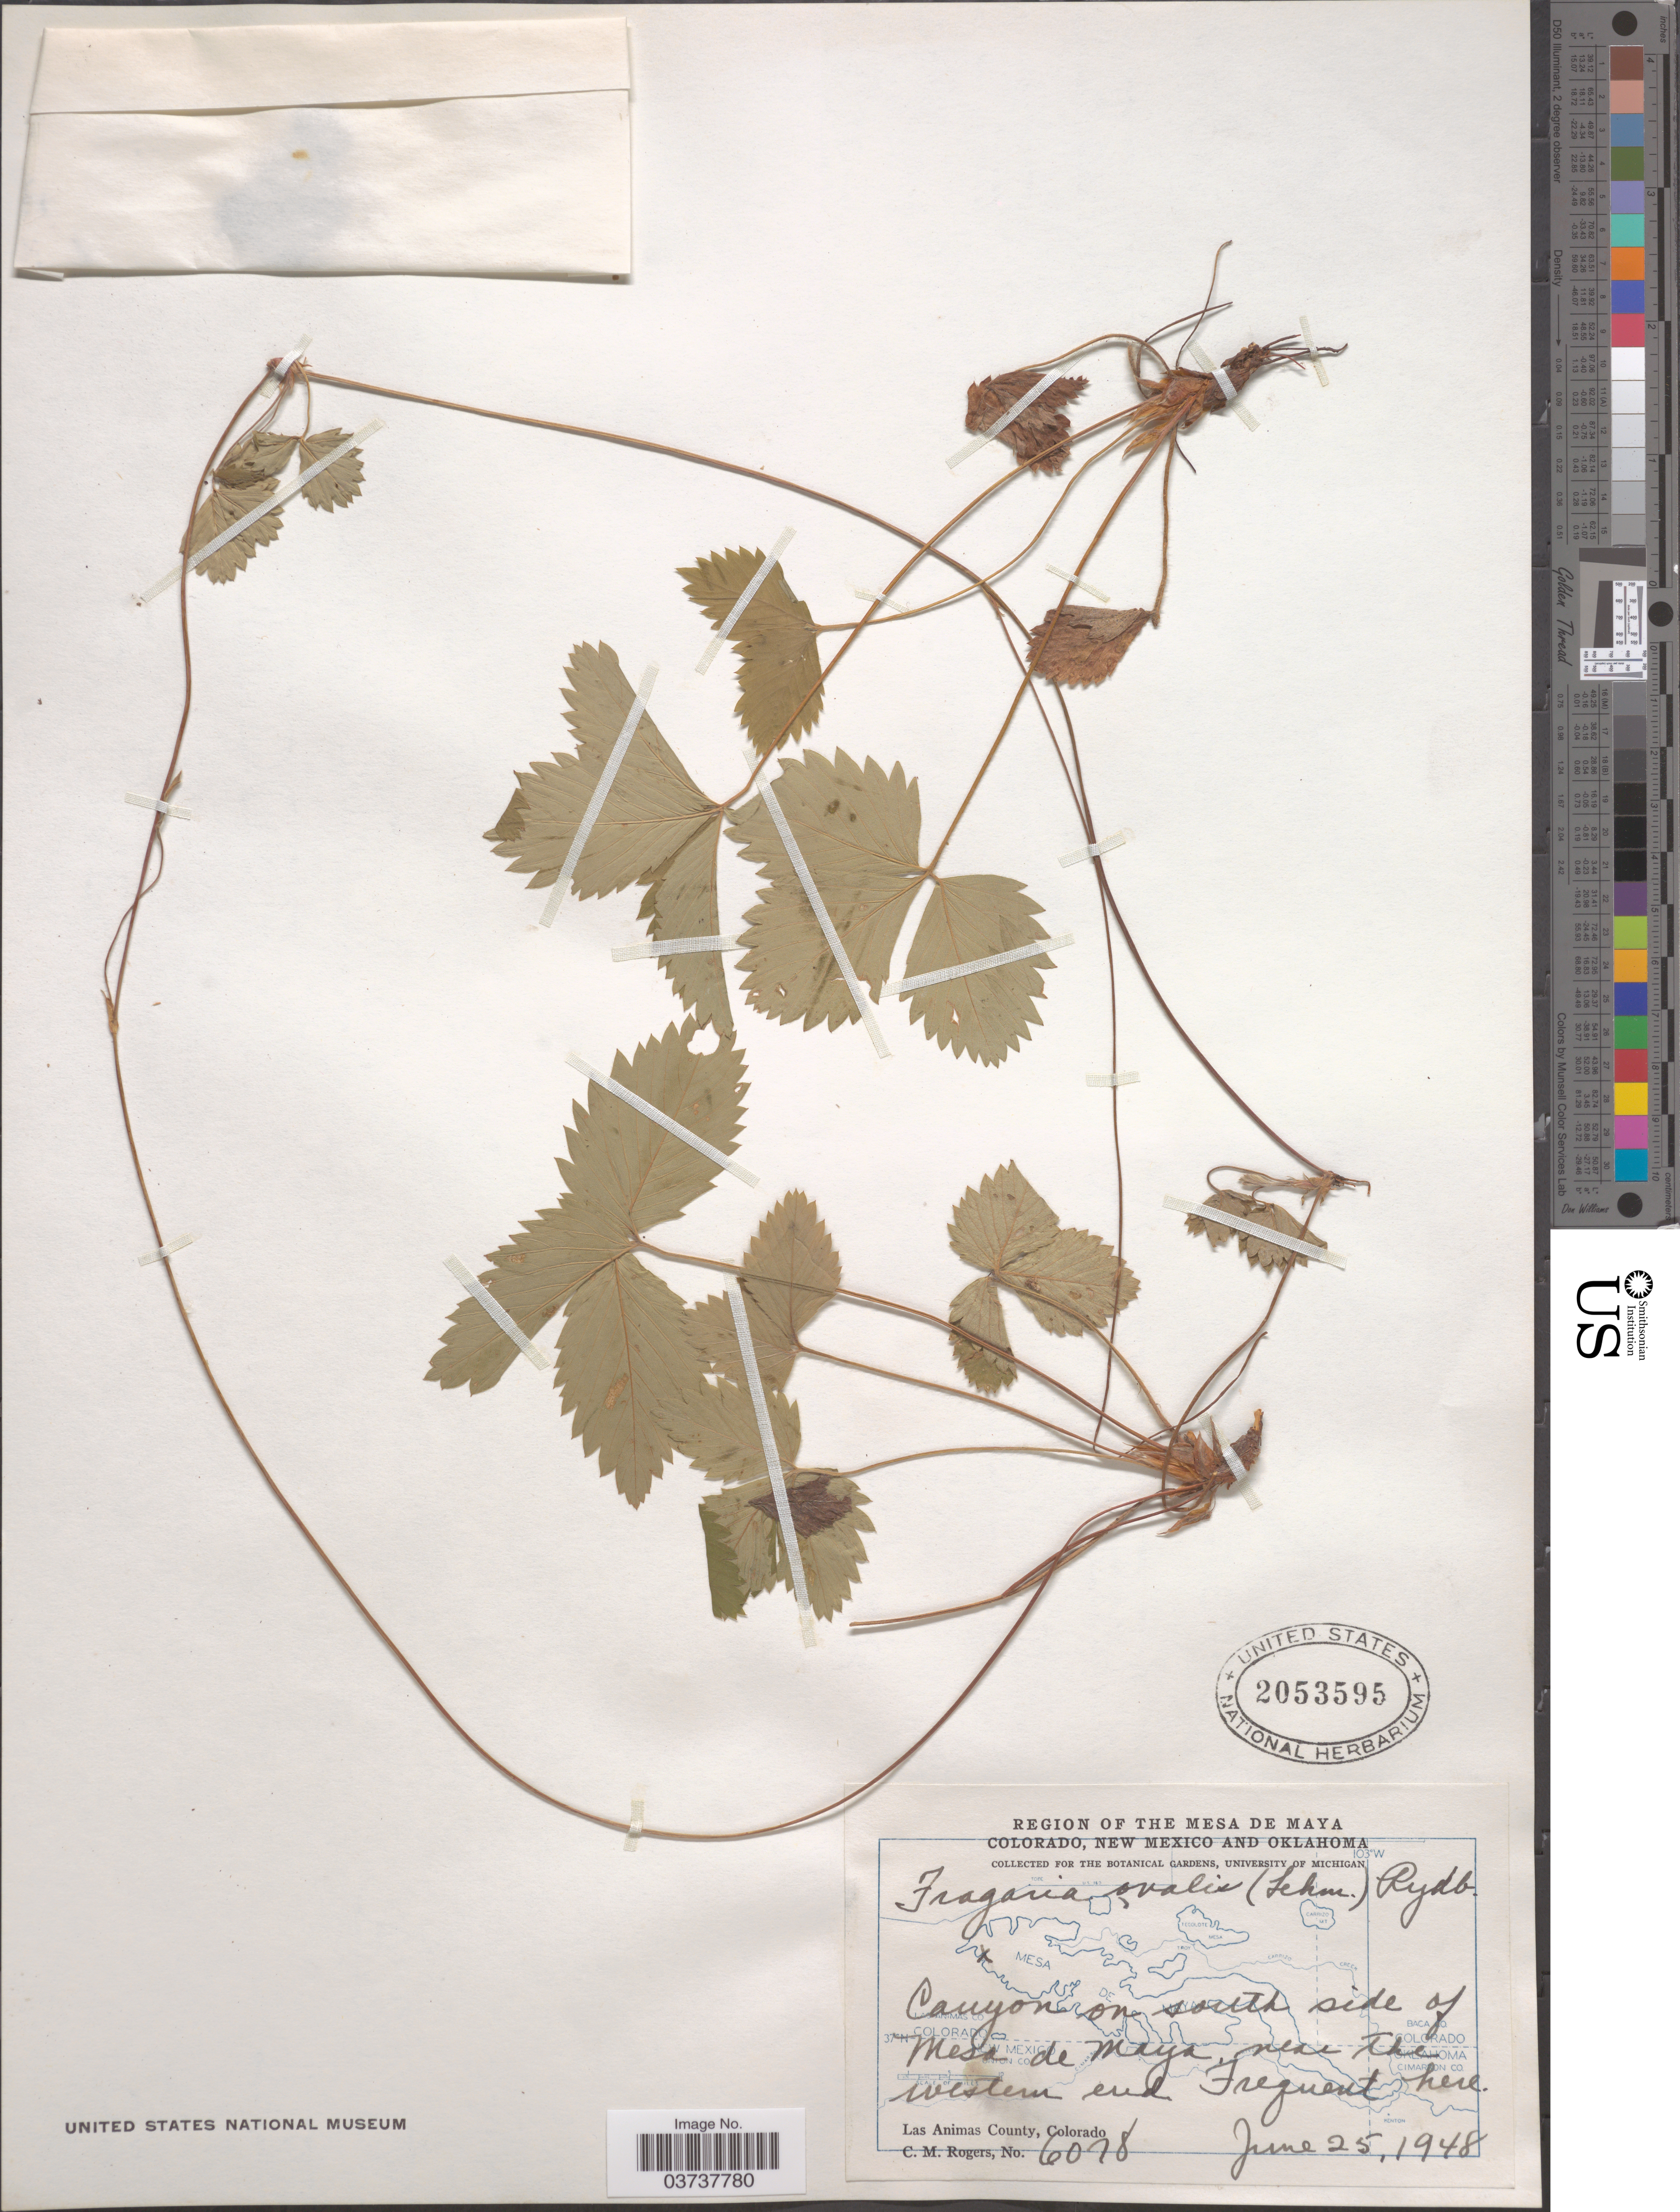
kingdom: Plantae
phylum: Tracheophyta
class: Magnoliopsida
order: Rosales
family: Rosaceae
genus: Fragaria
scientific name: Fragaria virginiana subsp. glauca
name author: (S. Watson) Staudt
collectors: C. M. Rogers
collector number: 6078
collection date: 1948-06-25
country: United States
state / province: Colorado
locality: Region of the Mesa de Maya. Canyon on south side of Mesa de Maya, near the western end. Las Animas County.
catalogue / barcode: US 2053595